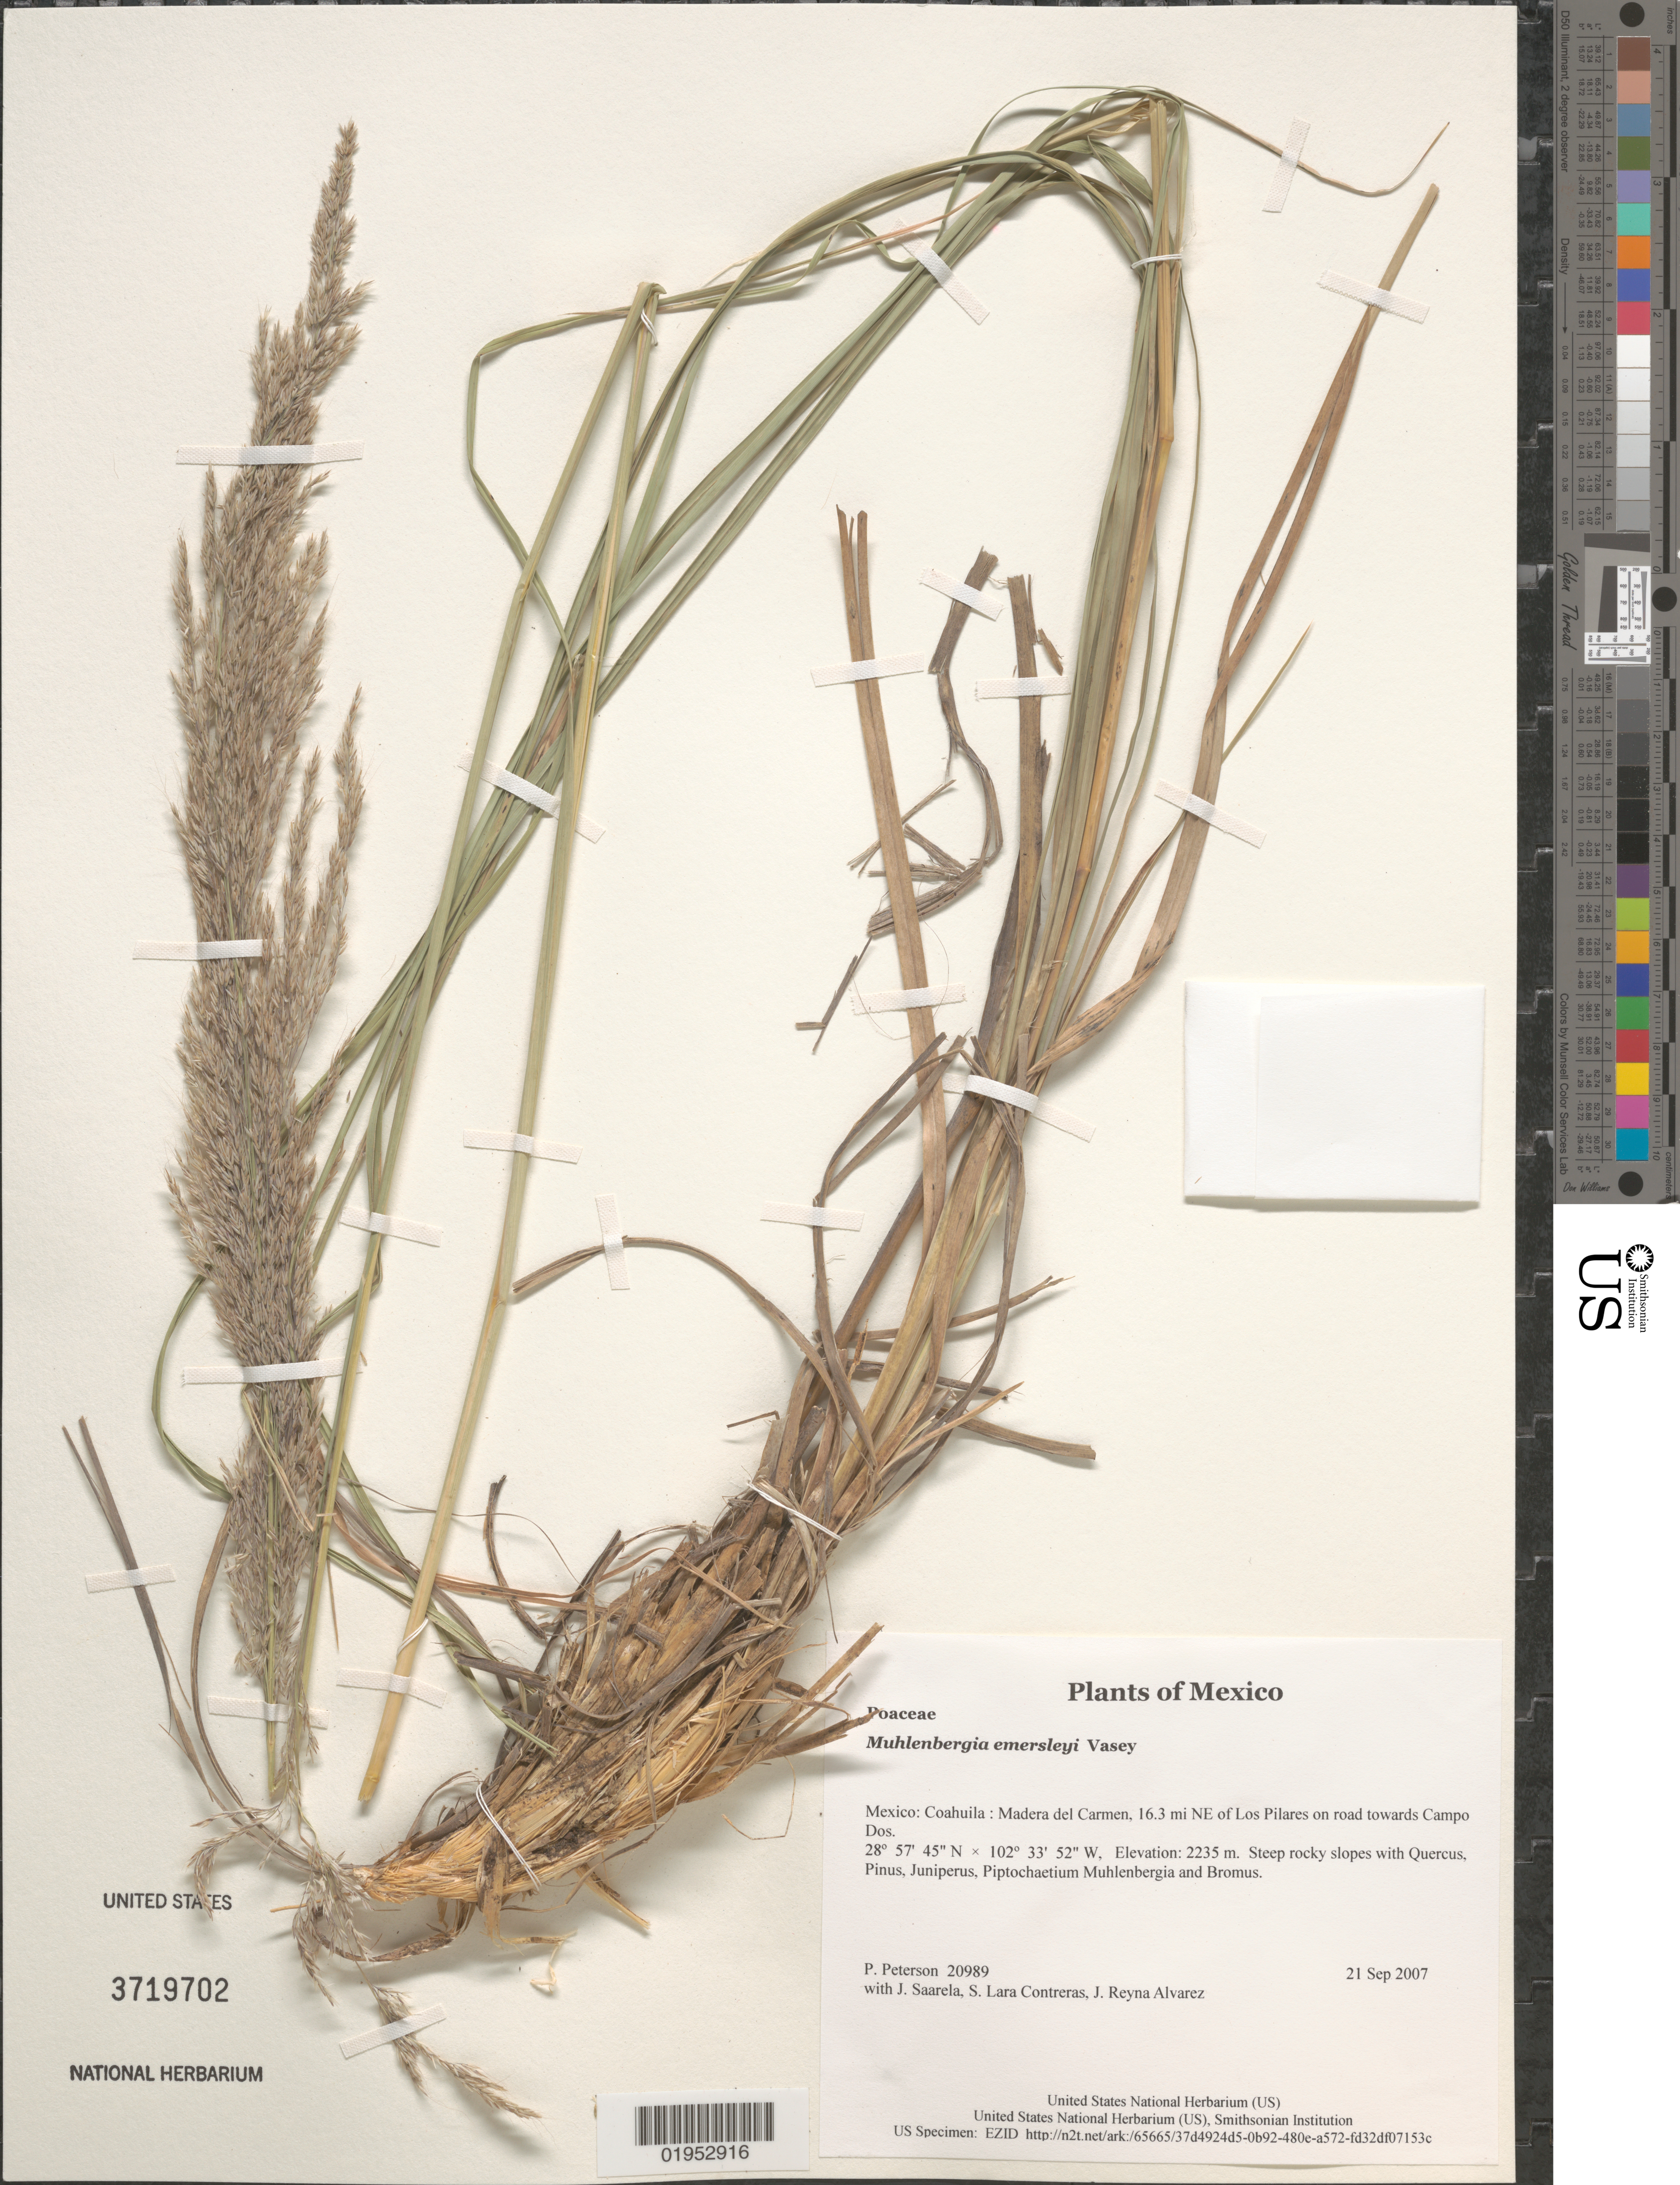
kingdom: Plantae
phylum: Tracheophyta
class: Liliopsida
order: Poales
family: Poaceae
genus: Muhlenbergia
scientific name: Muhlenbergia emersleyi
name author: Vasey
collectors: P. M. Peterson, J. Saarela, S. Lara Contreras & J. Reyna Alvarez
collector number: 20989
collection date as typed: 21 Sep 2007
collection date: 2007-09-21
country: Mexico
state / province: Coahuila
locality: Madera del Carmen, 16.3 mi NE of Los Pilares on road towards Campo Dos.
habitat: Steep rocky slopes with Quercus, Pinus, Juniperus, Piptochaetium Muhlenbergia and Bromus.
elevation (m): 2235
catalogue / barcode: US 3719702